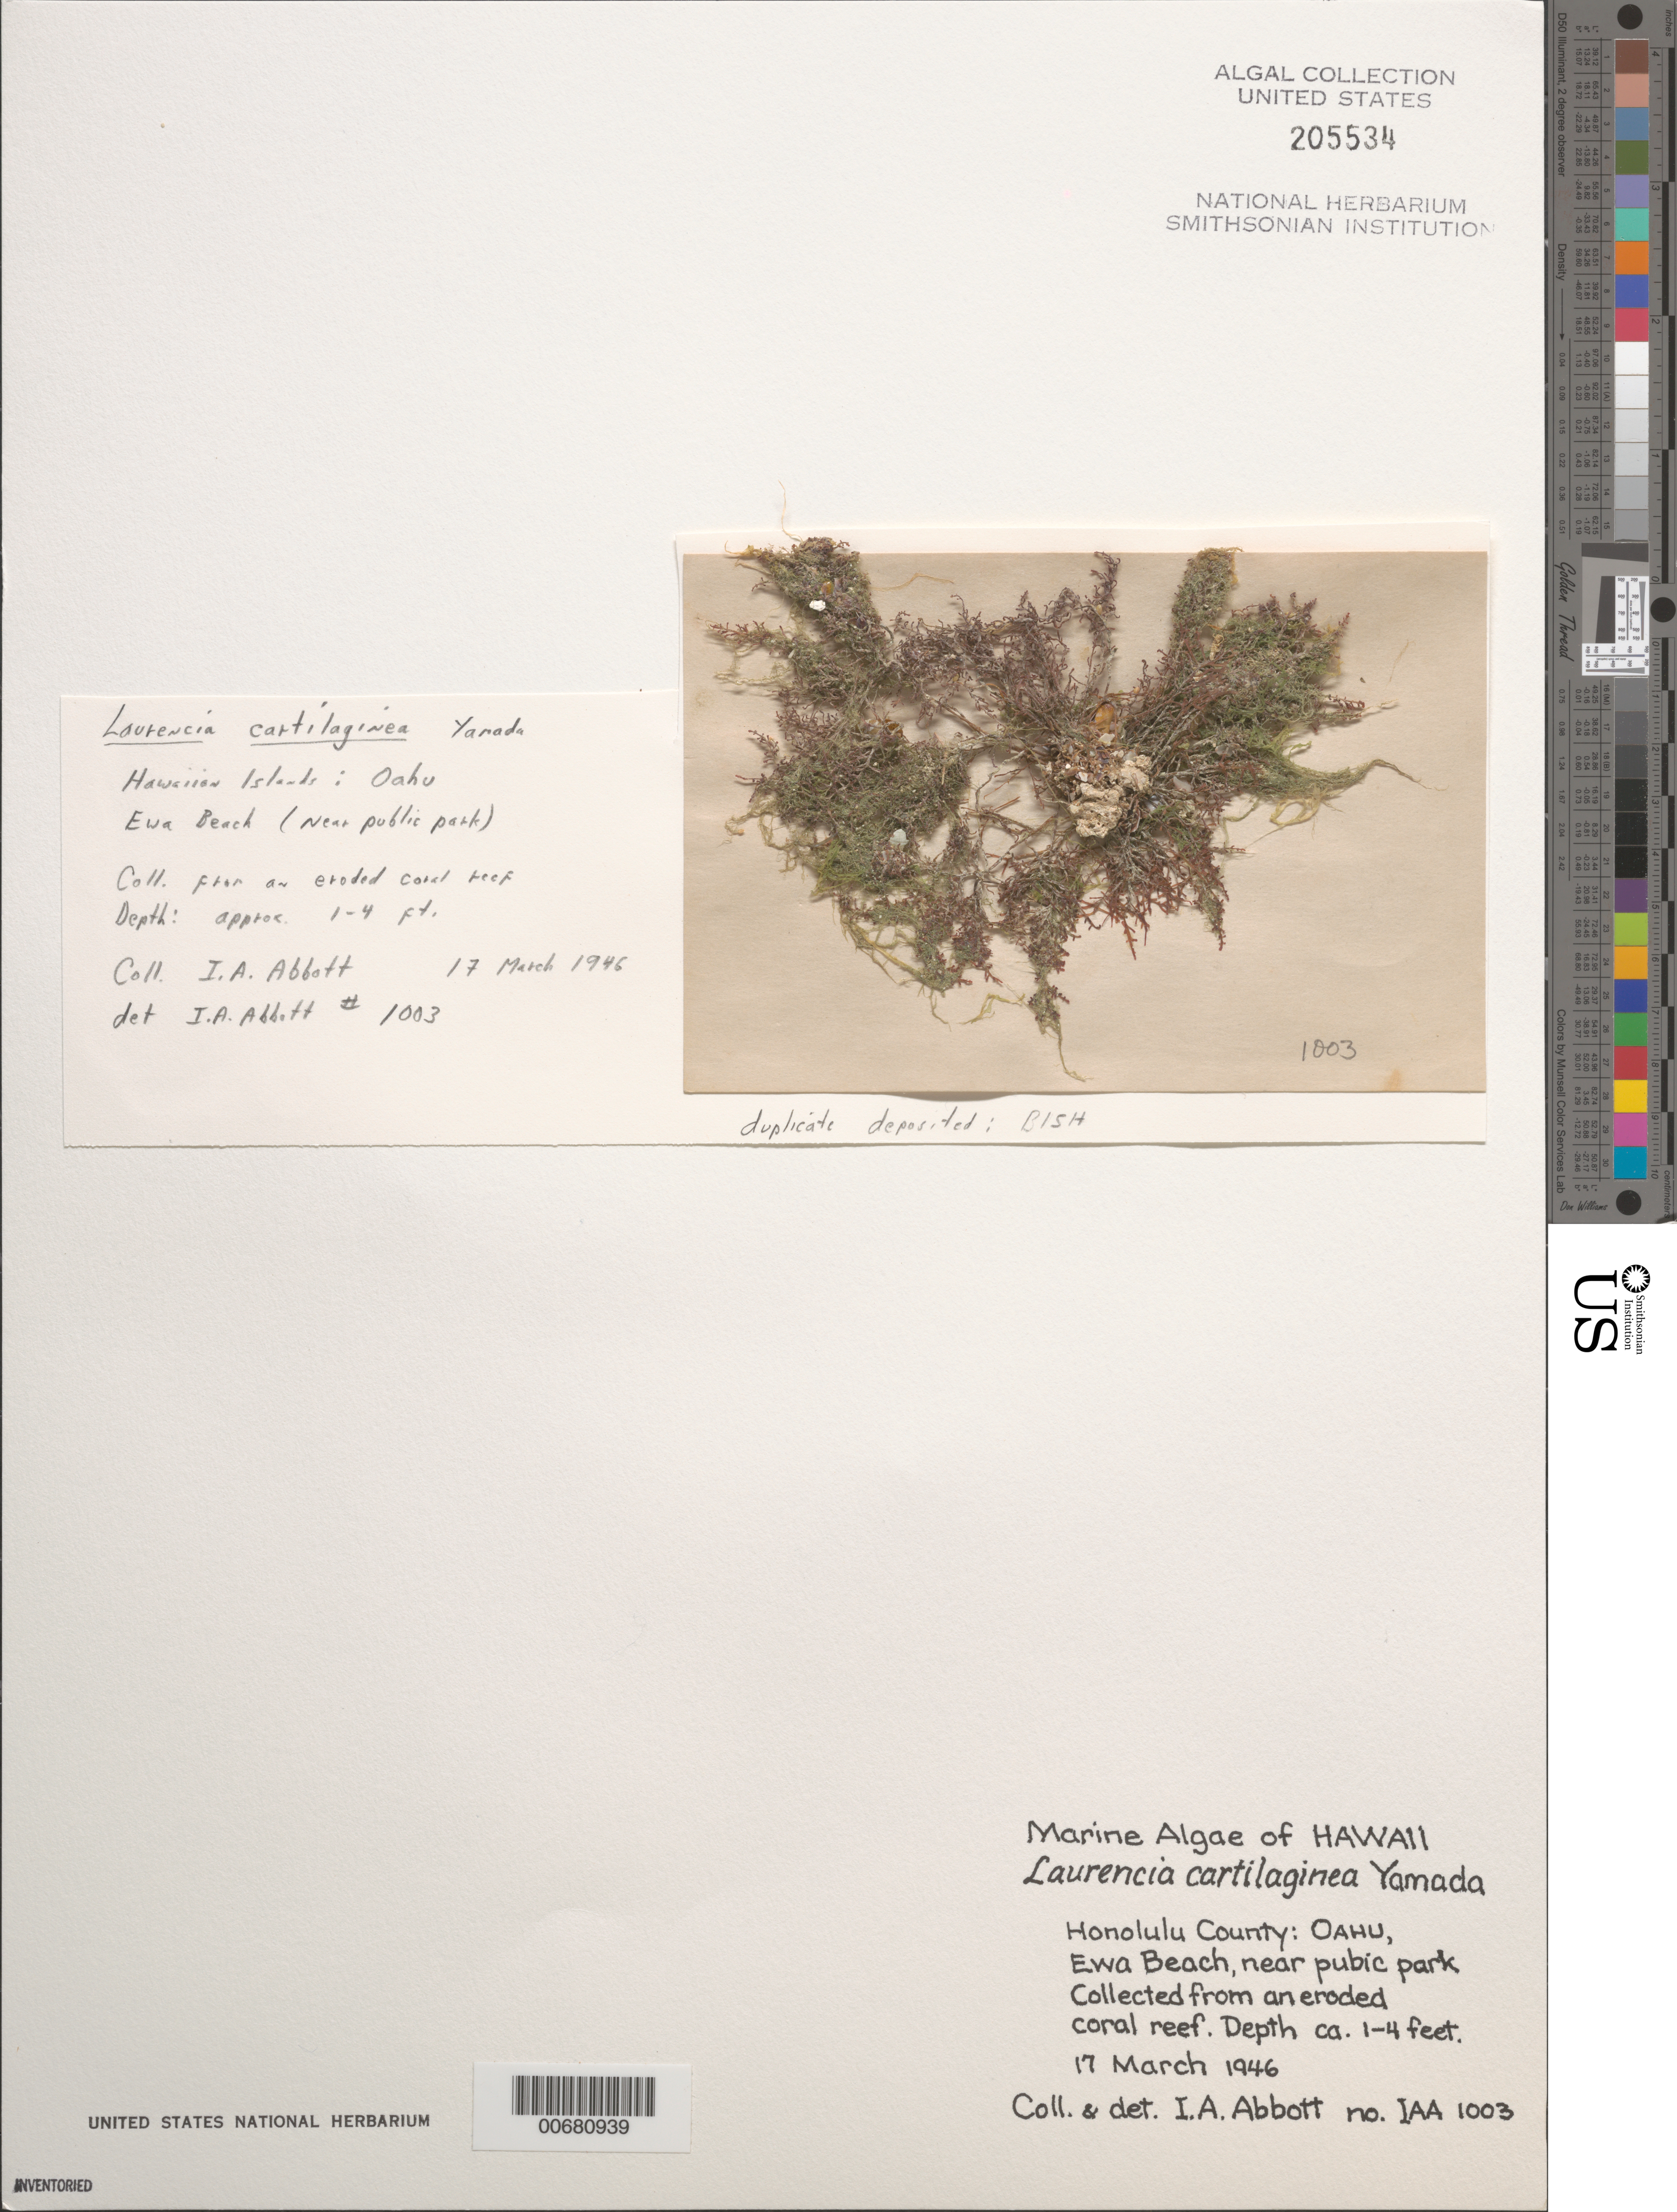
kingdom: Plantae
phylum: Rhodophyta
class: Florideophyceae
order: Ceramiales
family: Rhodomelaceae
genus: Chondrophycus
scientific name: Chondrophycus cartilaginea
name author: (C. Agardh) Garbary & J.T. Harper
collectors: I. A. Abbott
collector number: IAA 1003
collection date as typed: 17 Mar 1946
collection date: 1946-03-17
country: United States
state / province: Hawaii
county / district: Honolulu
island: Oahu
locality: Ewa Beach near public park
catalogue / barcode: US 205534